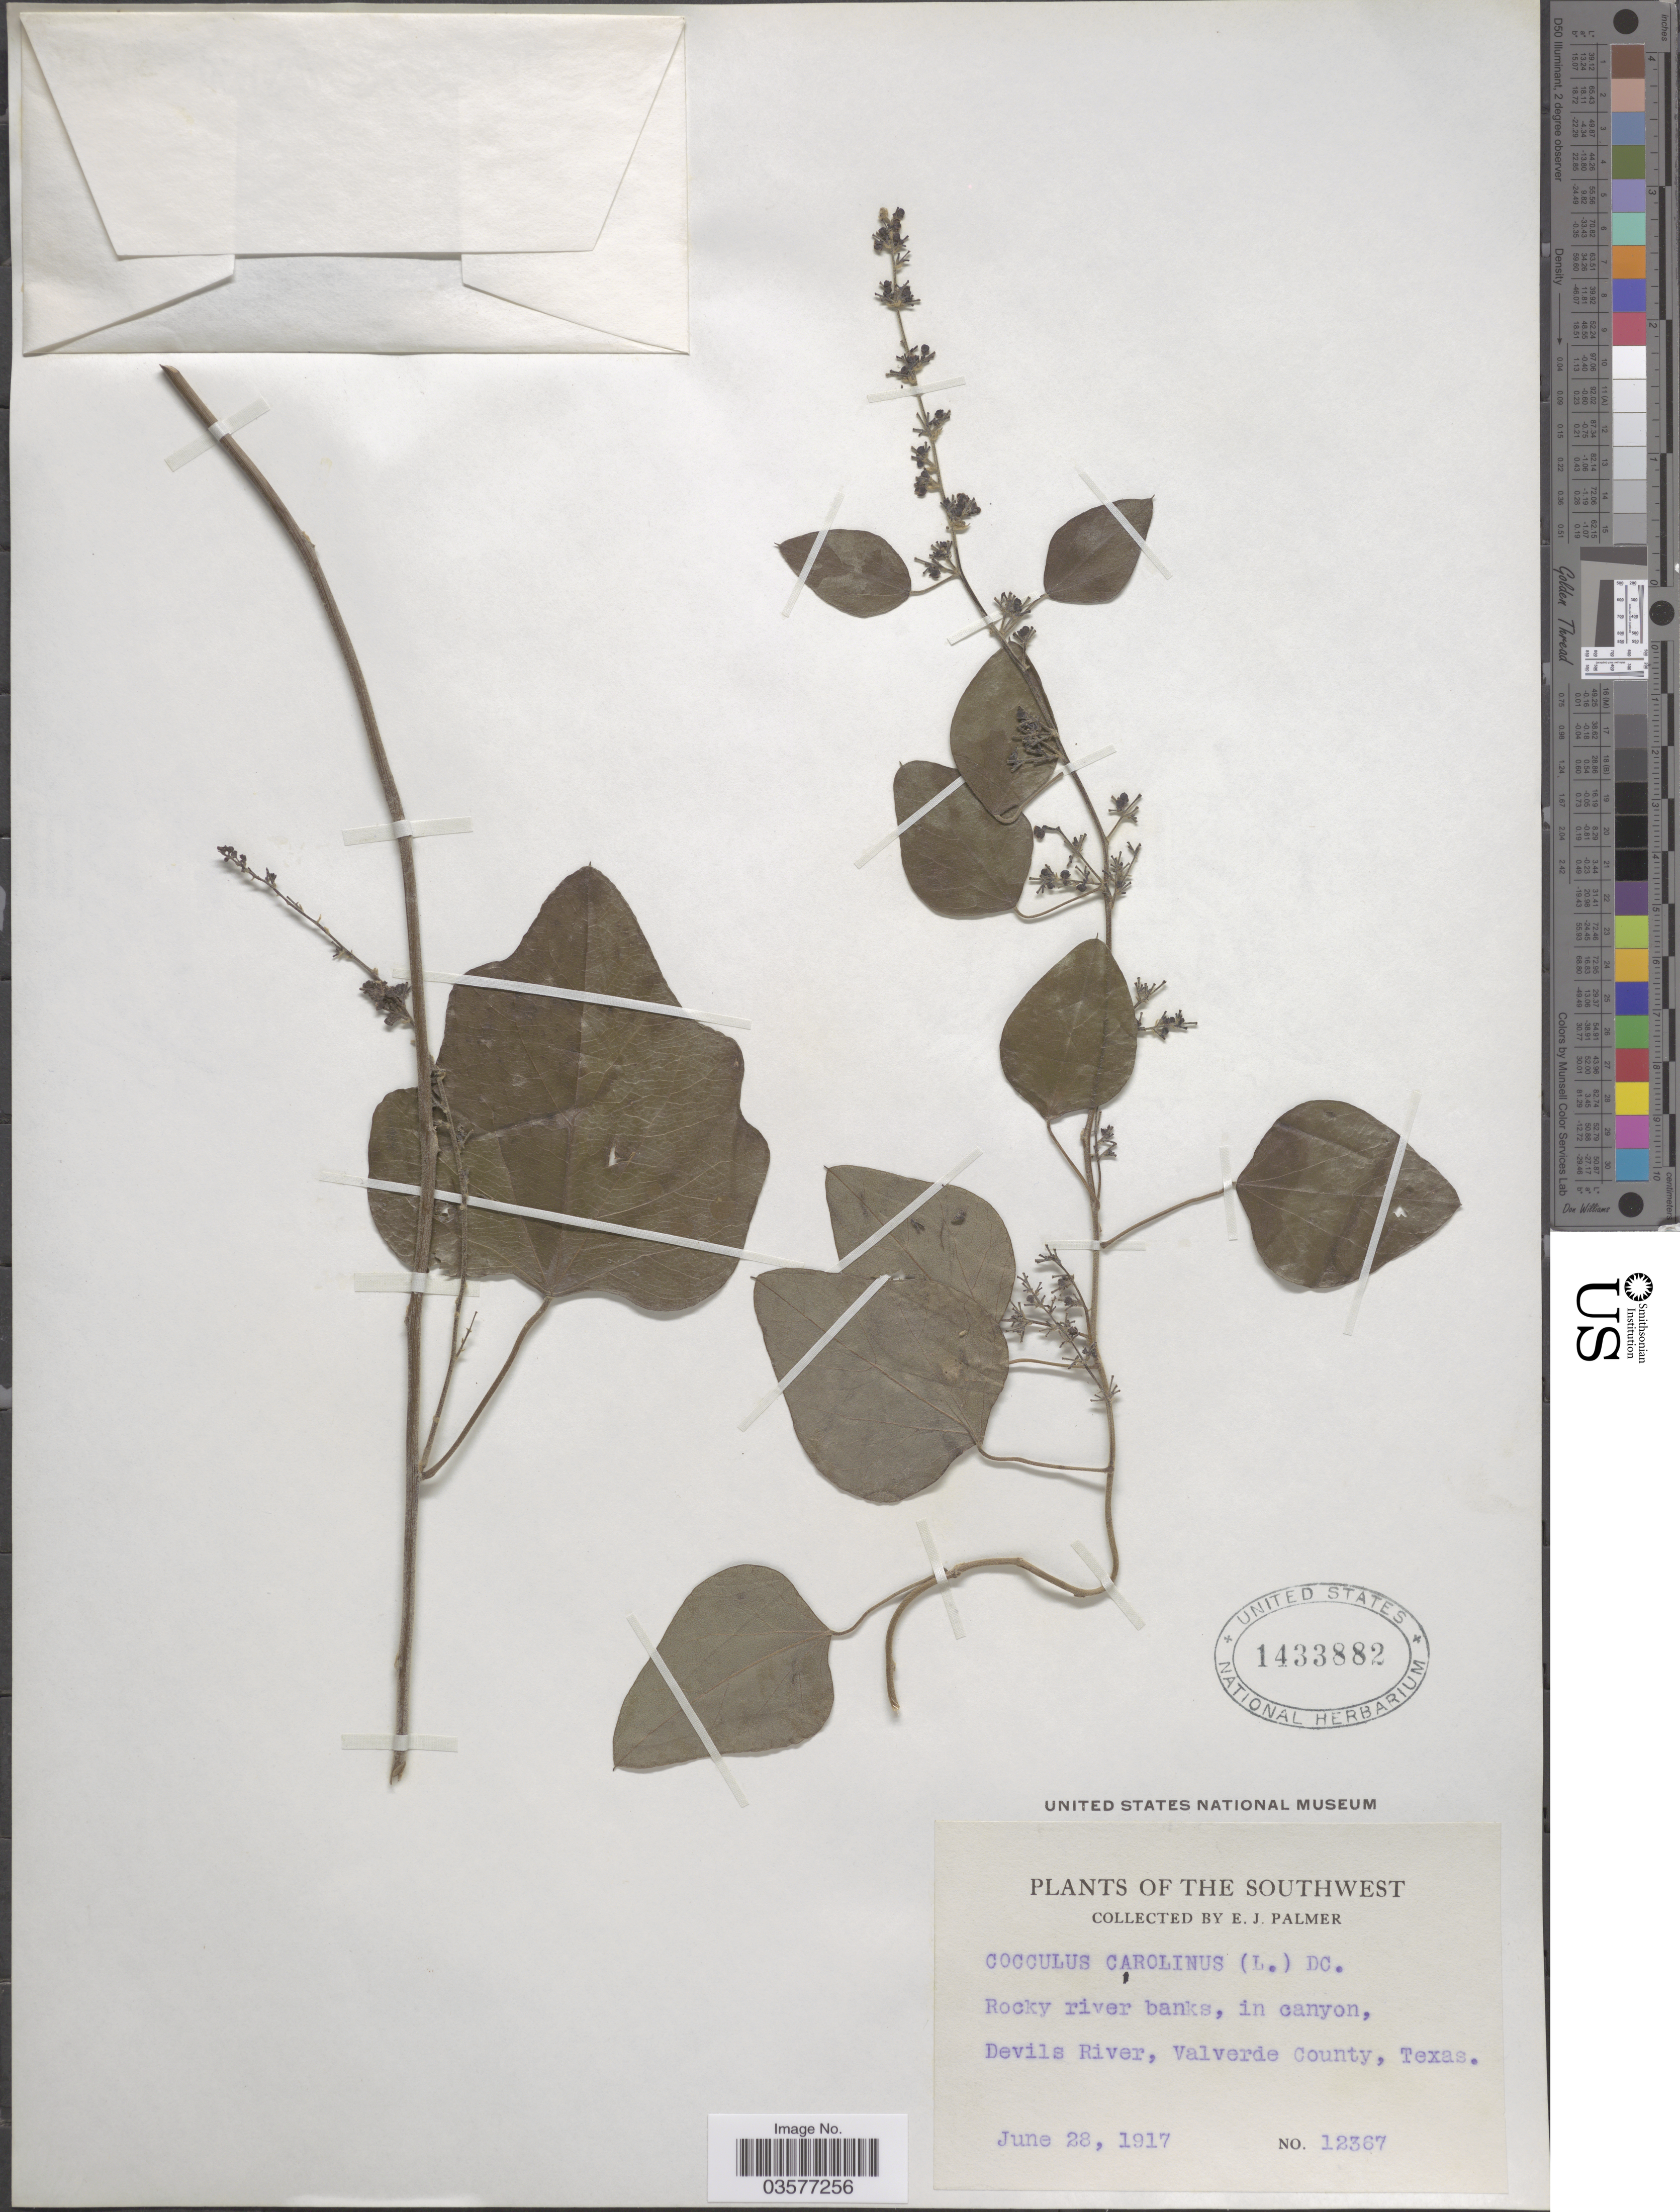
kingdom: Plantae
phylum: Tracheophyta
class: Magnoliopsida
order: Ranunculales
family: Menispermaceae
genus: Cocculus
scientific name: Cocculus carolinus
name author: (L.) DC.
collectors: E. J. Palmer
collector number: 12367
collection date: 1917-06-28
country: United States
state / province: Texas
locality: Rocky river banks, in canyon, Devils River, Valverde County.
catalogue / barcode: US 1433882